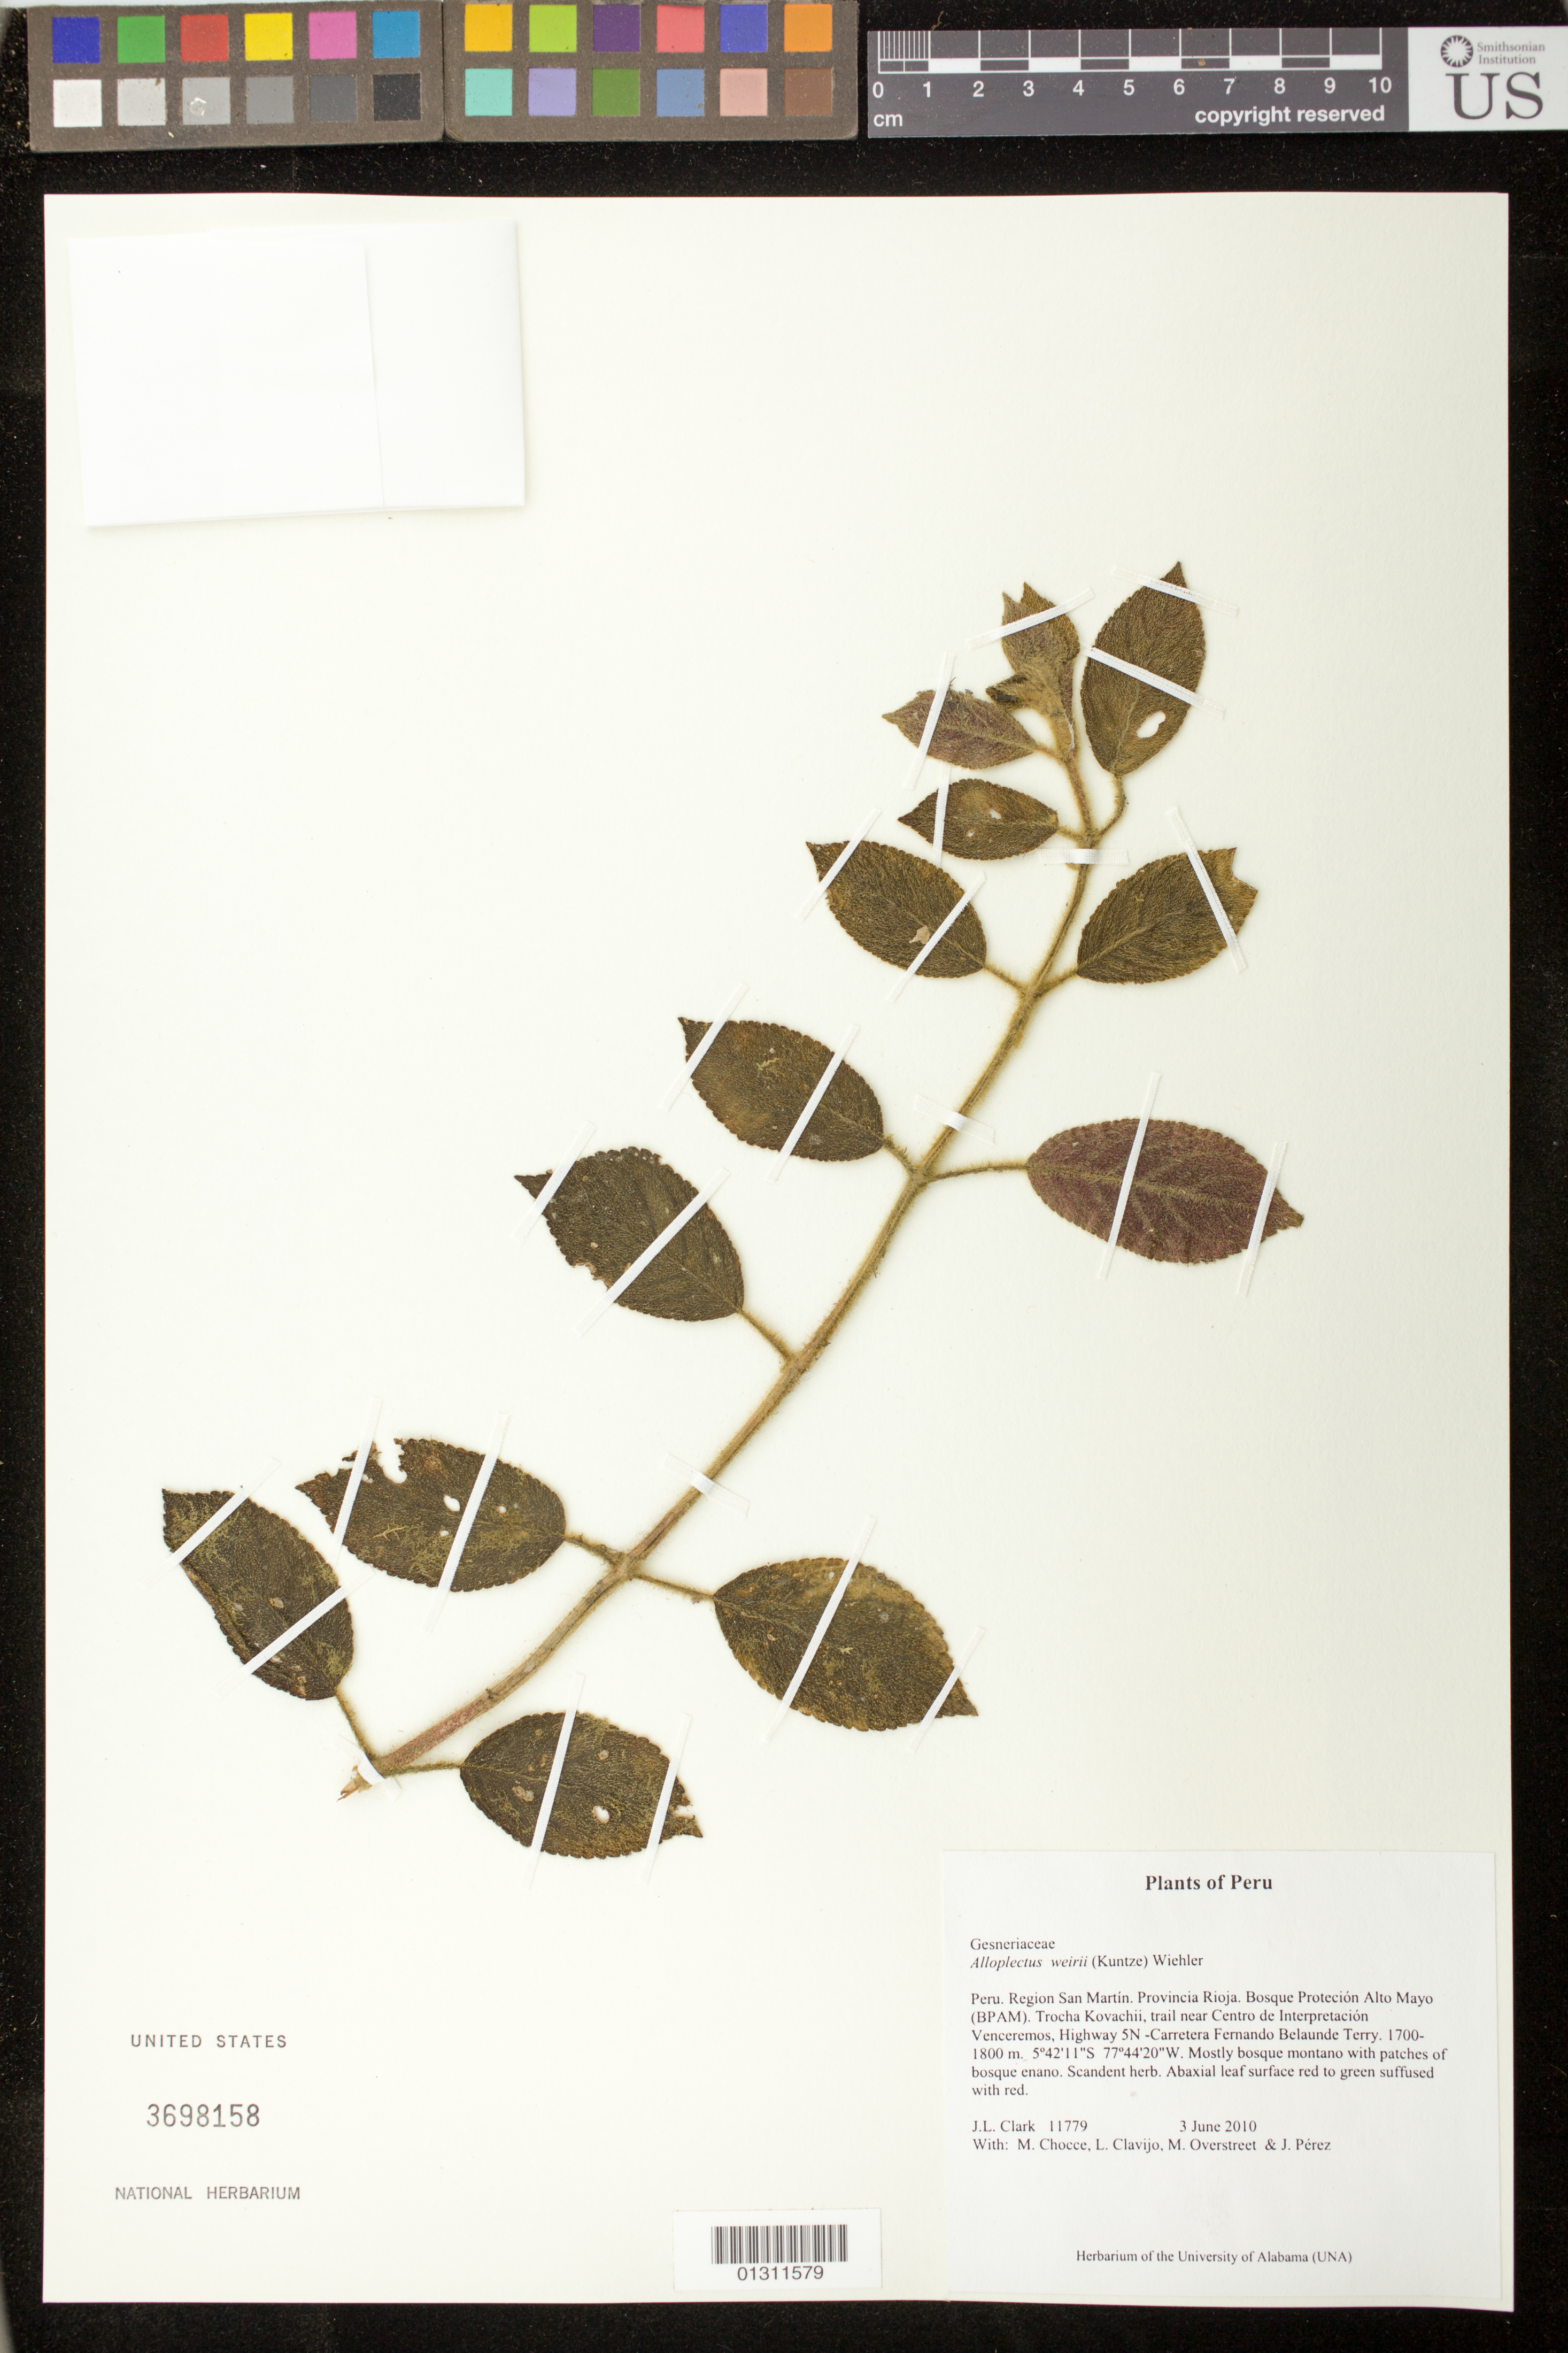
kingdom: Plantae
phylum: Tracheophyta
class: Magnoliopsida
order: Lamiales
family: Gesneriaceae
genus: Alloplectus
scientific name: Alloplectus weirii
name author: (Kuntze) Wiehler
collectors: J. L. Clark, M. Chocce, L. Clavijo, M. Overstreet & J. Perez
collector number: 11779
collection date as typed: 03 Jun 2010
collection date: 2010-06-03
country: Peru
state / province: San Martín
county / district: Rioja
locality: Region San Martin, Bosque Protecion Alto Mayo (BPAM). Trocha Kovachii, trail near Centro de Interpretacion Venceremos, Highway 5N-Carretera Fernando Belaunde Terry.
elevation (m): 1700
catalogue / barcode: US 3698158